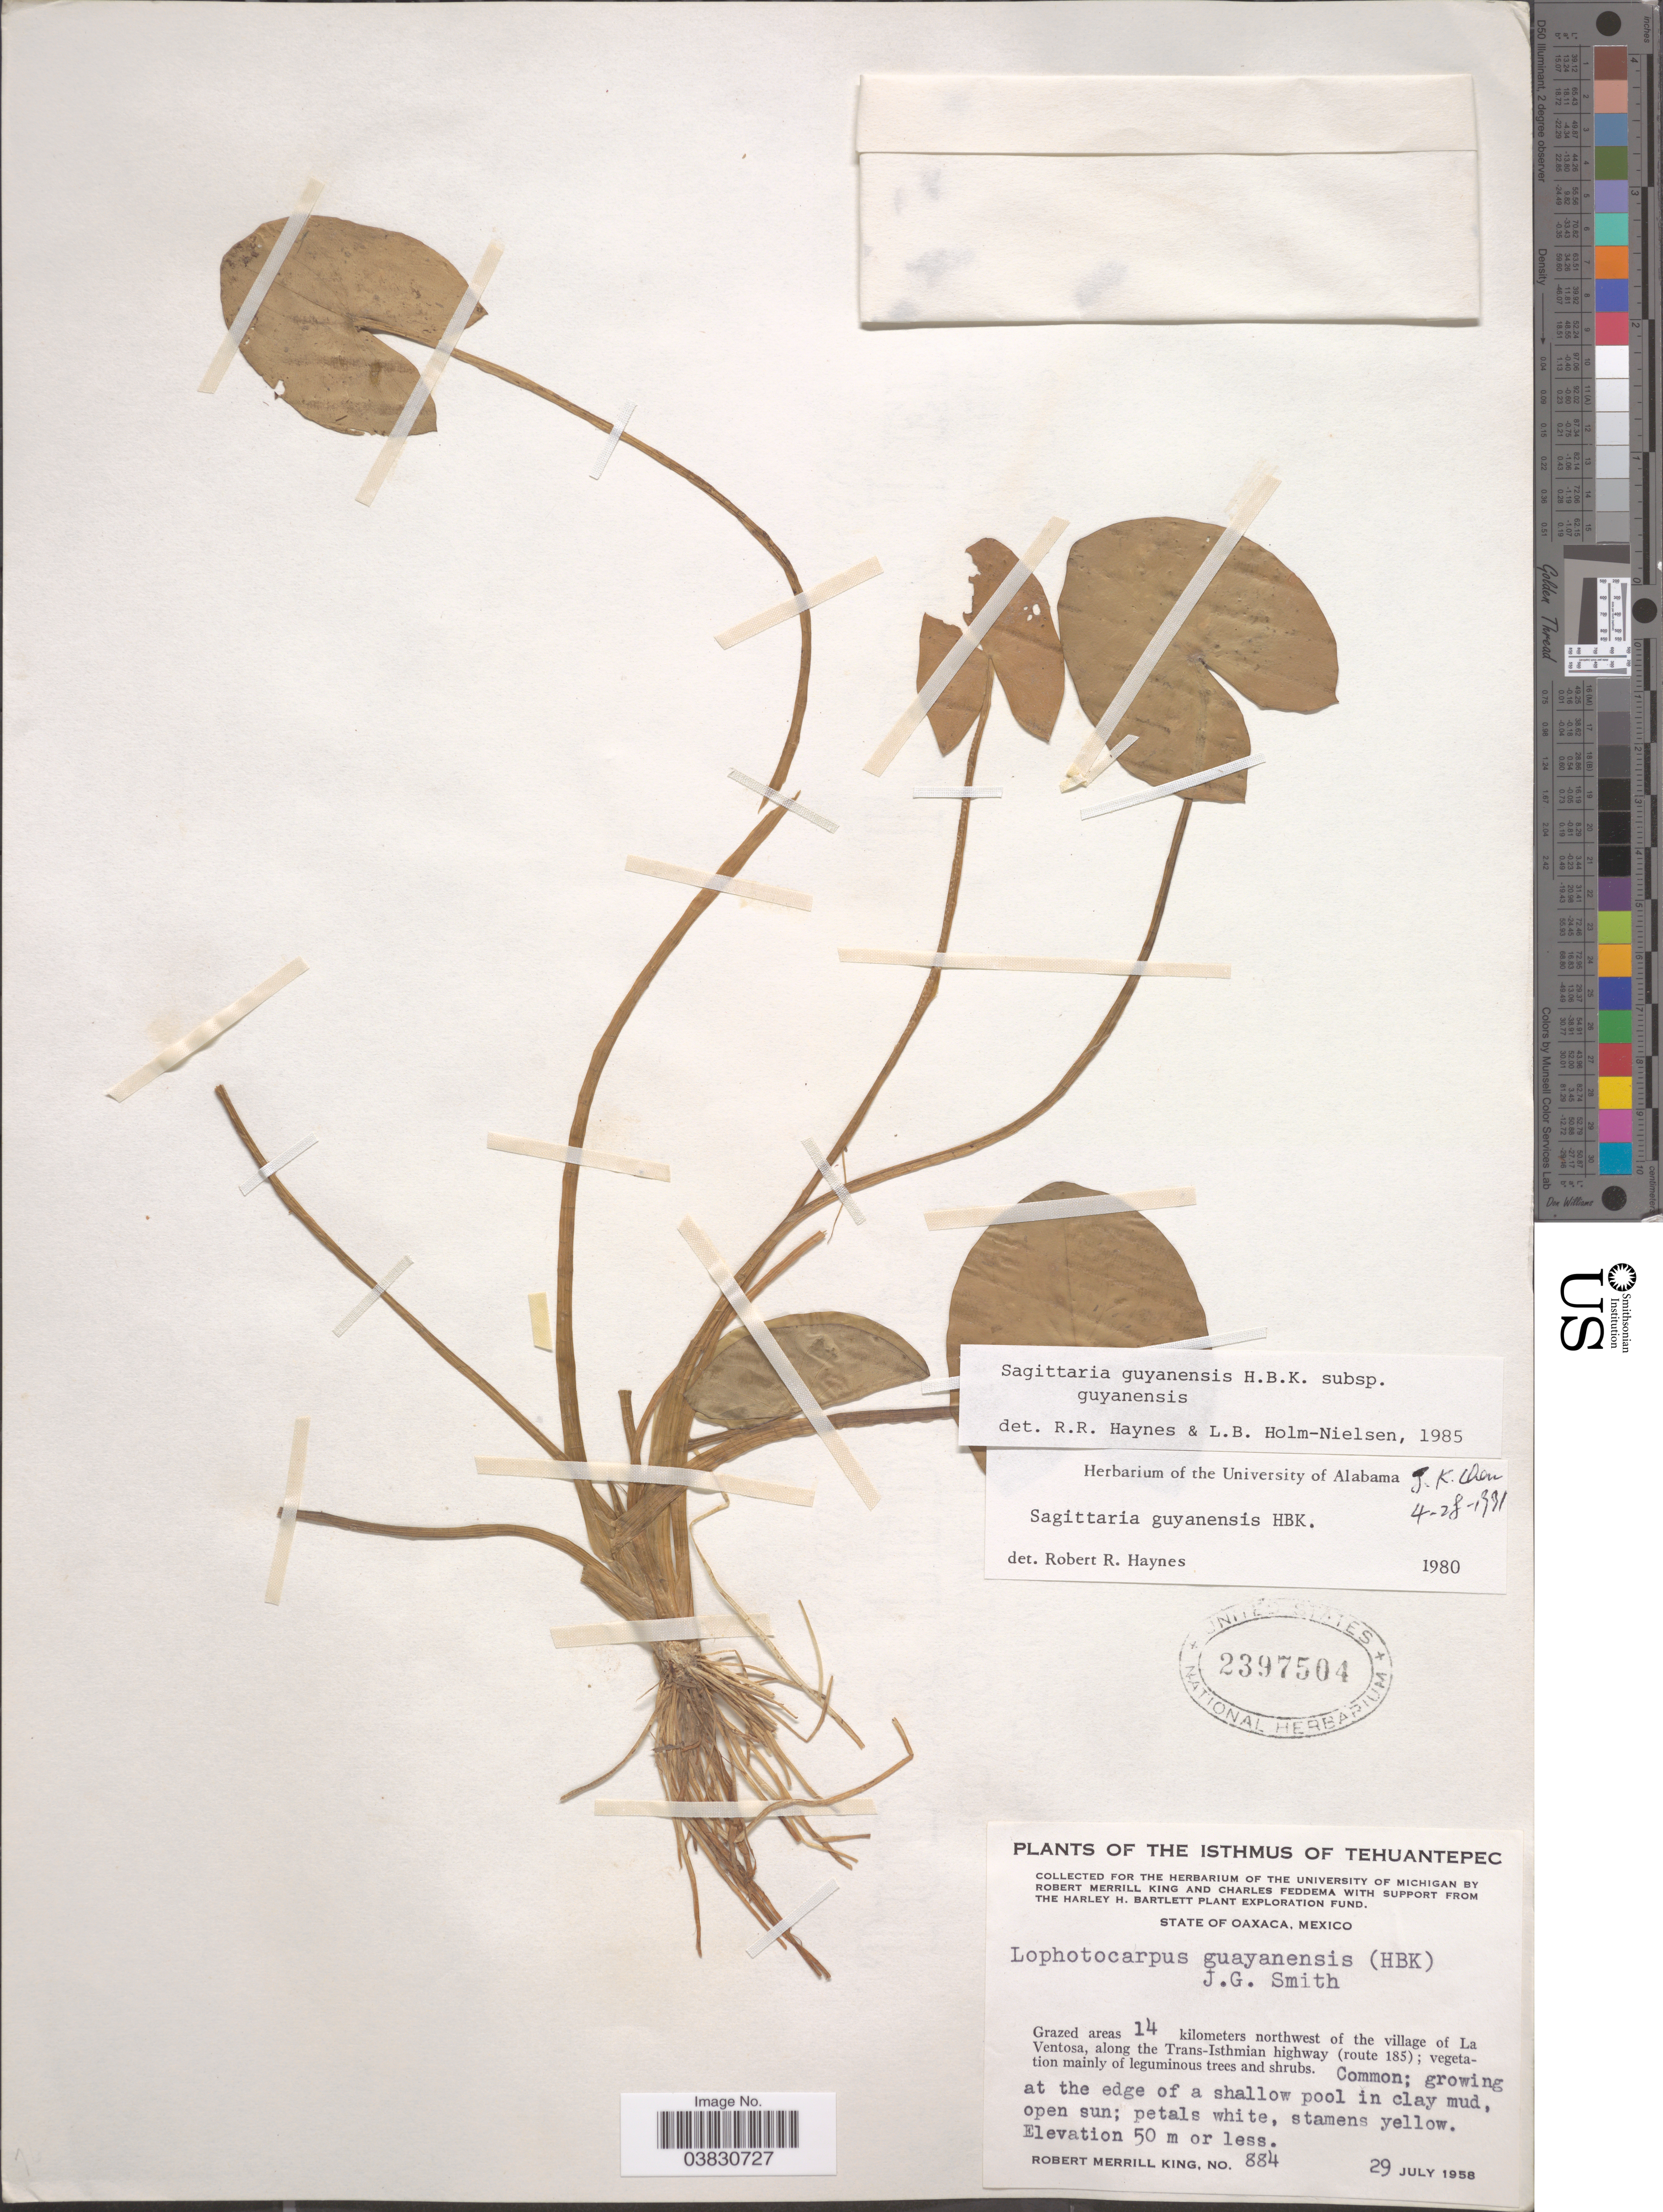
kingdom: Plantae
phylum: Tracheophyta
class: Liliopsida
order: Alismatales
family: Alismataceae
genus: Sagittaria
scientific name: Sagittaria guayanensis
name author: Kunth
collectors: R. M. King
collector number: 884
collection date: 1958-07-29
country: Mexico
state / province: Oaxaca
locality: The Isthmus of Tehuantepec. 14 kilometers northwest of the village of La Ventosa, along the Trans-Isthmian highway (route 185).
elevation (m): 50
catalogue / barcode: US 2397504